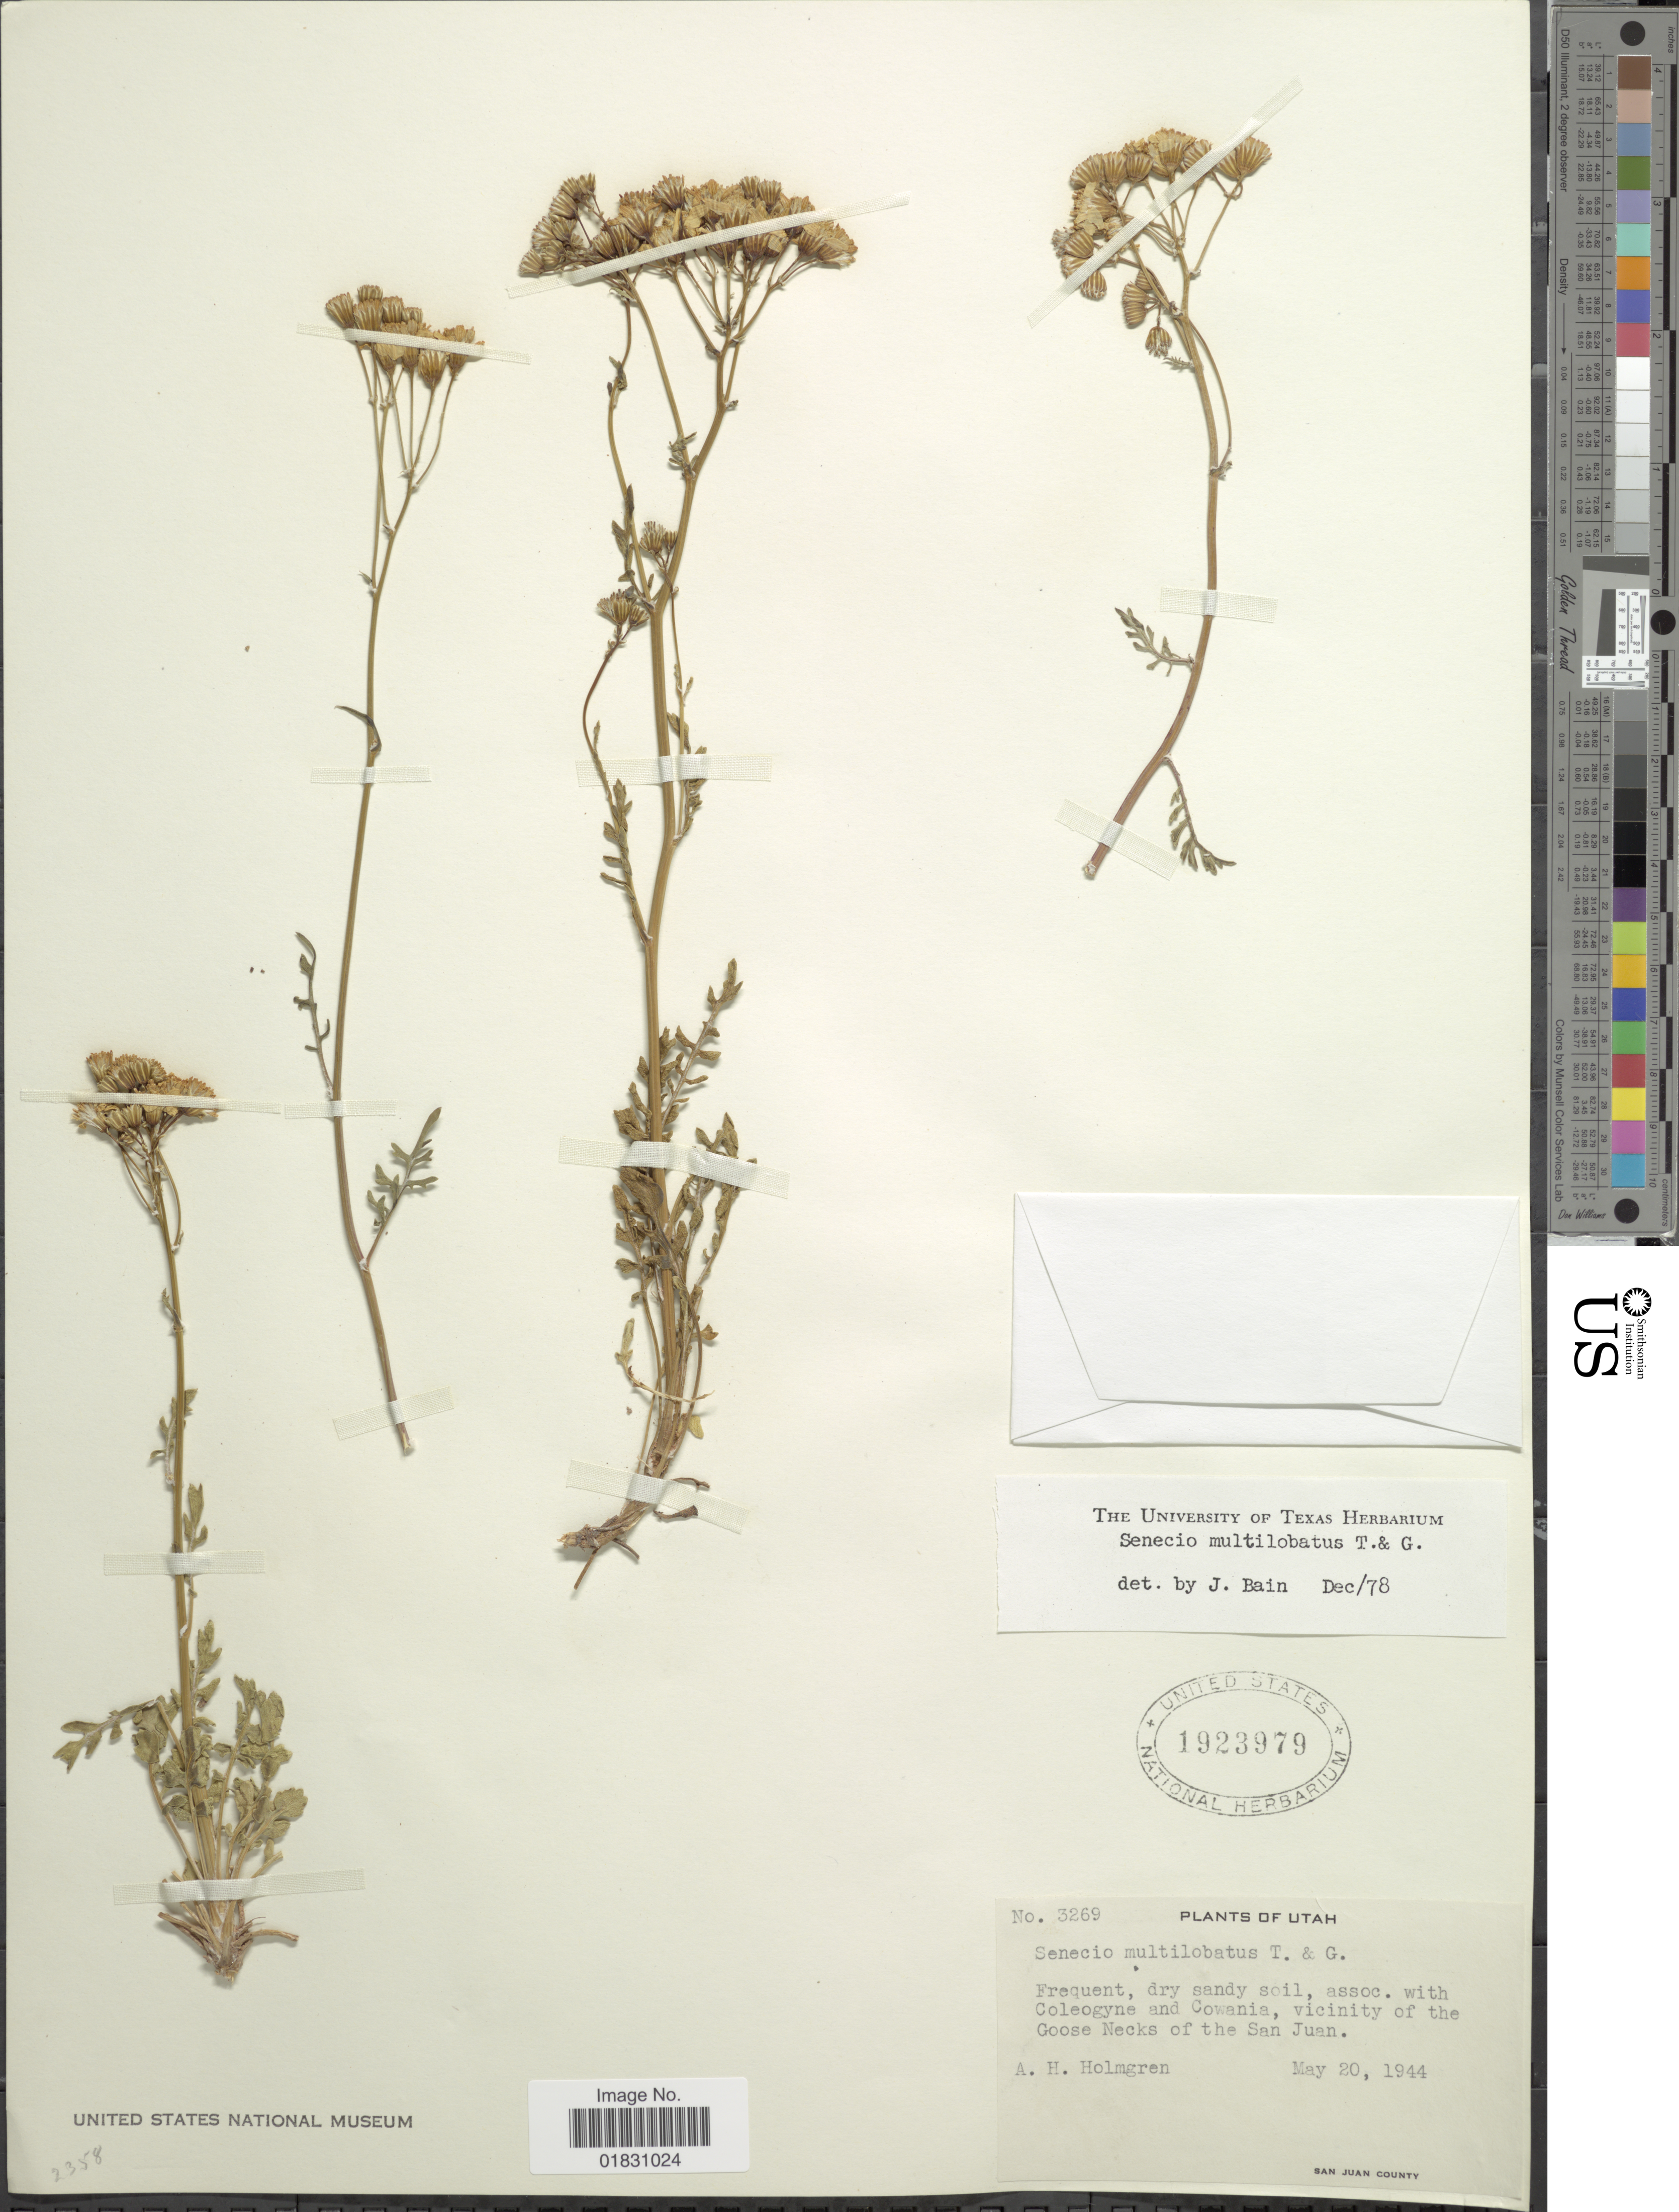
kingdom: Plantae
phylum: Tracheophyta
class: Magnoliopsida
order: Asterales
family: Asteraceae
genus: Packera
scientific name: Packera multilobata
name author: (Torr. & A. Gray) W.A. Weber & Á. Löve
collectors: A. H. Holmgren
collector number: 3269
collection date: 1944-05-20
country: United States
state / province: Utah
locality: Vicinity of the Goose Necks of the San Juan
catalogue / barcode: US 1923979